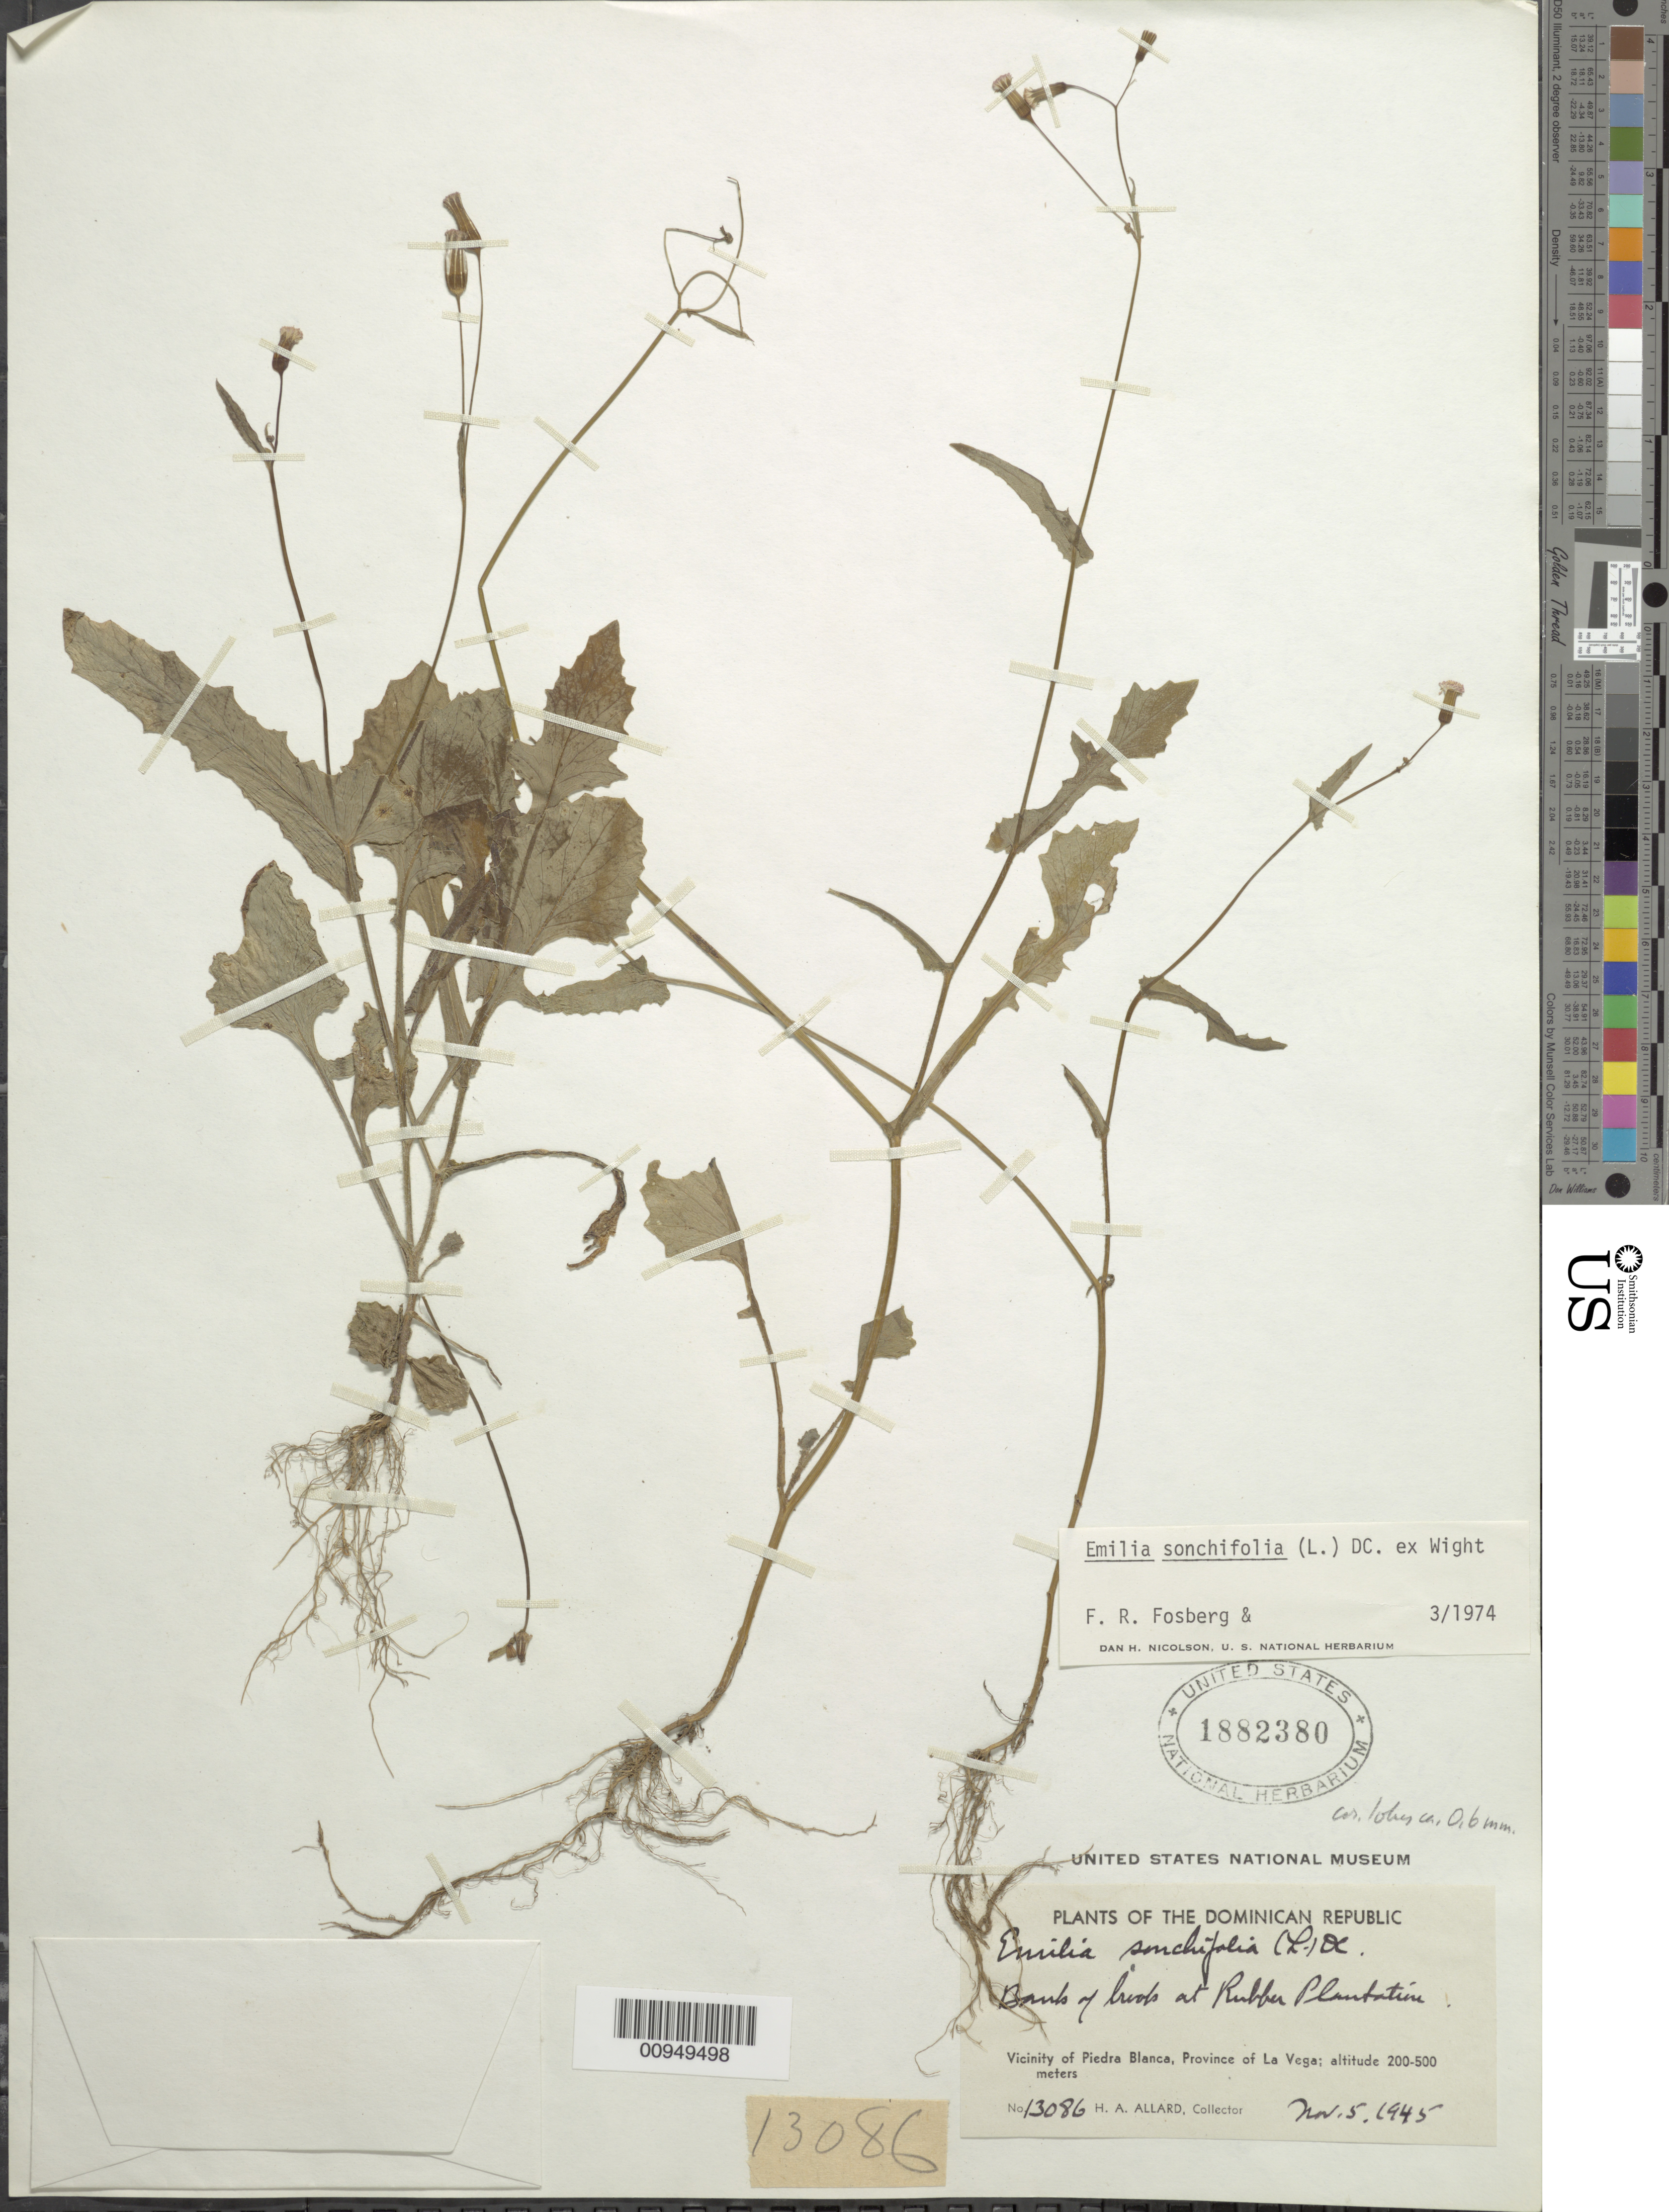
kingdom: Plantae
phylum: Tracheophyta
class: Magnoliopsida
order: Asterales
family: Asteraceae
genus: Emilia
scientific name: Emilia sonchifolia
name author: (L.) DC.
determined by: Fosberg, F. R.; Nicolson, D. H.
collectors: H. A. Allard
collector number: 13086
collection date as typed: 05 Nov 1945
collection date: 1945-11-05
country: Dominican Republic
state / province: La Vega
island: Hispaniola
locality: Vicinity of Piedra Blanca, bank of brook at Rubber Plantation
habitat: Bank of brook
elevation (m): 200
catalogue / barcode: US 1882380